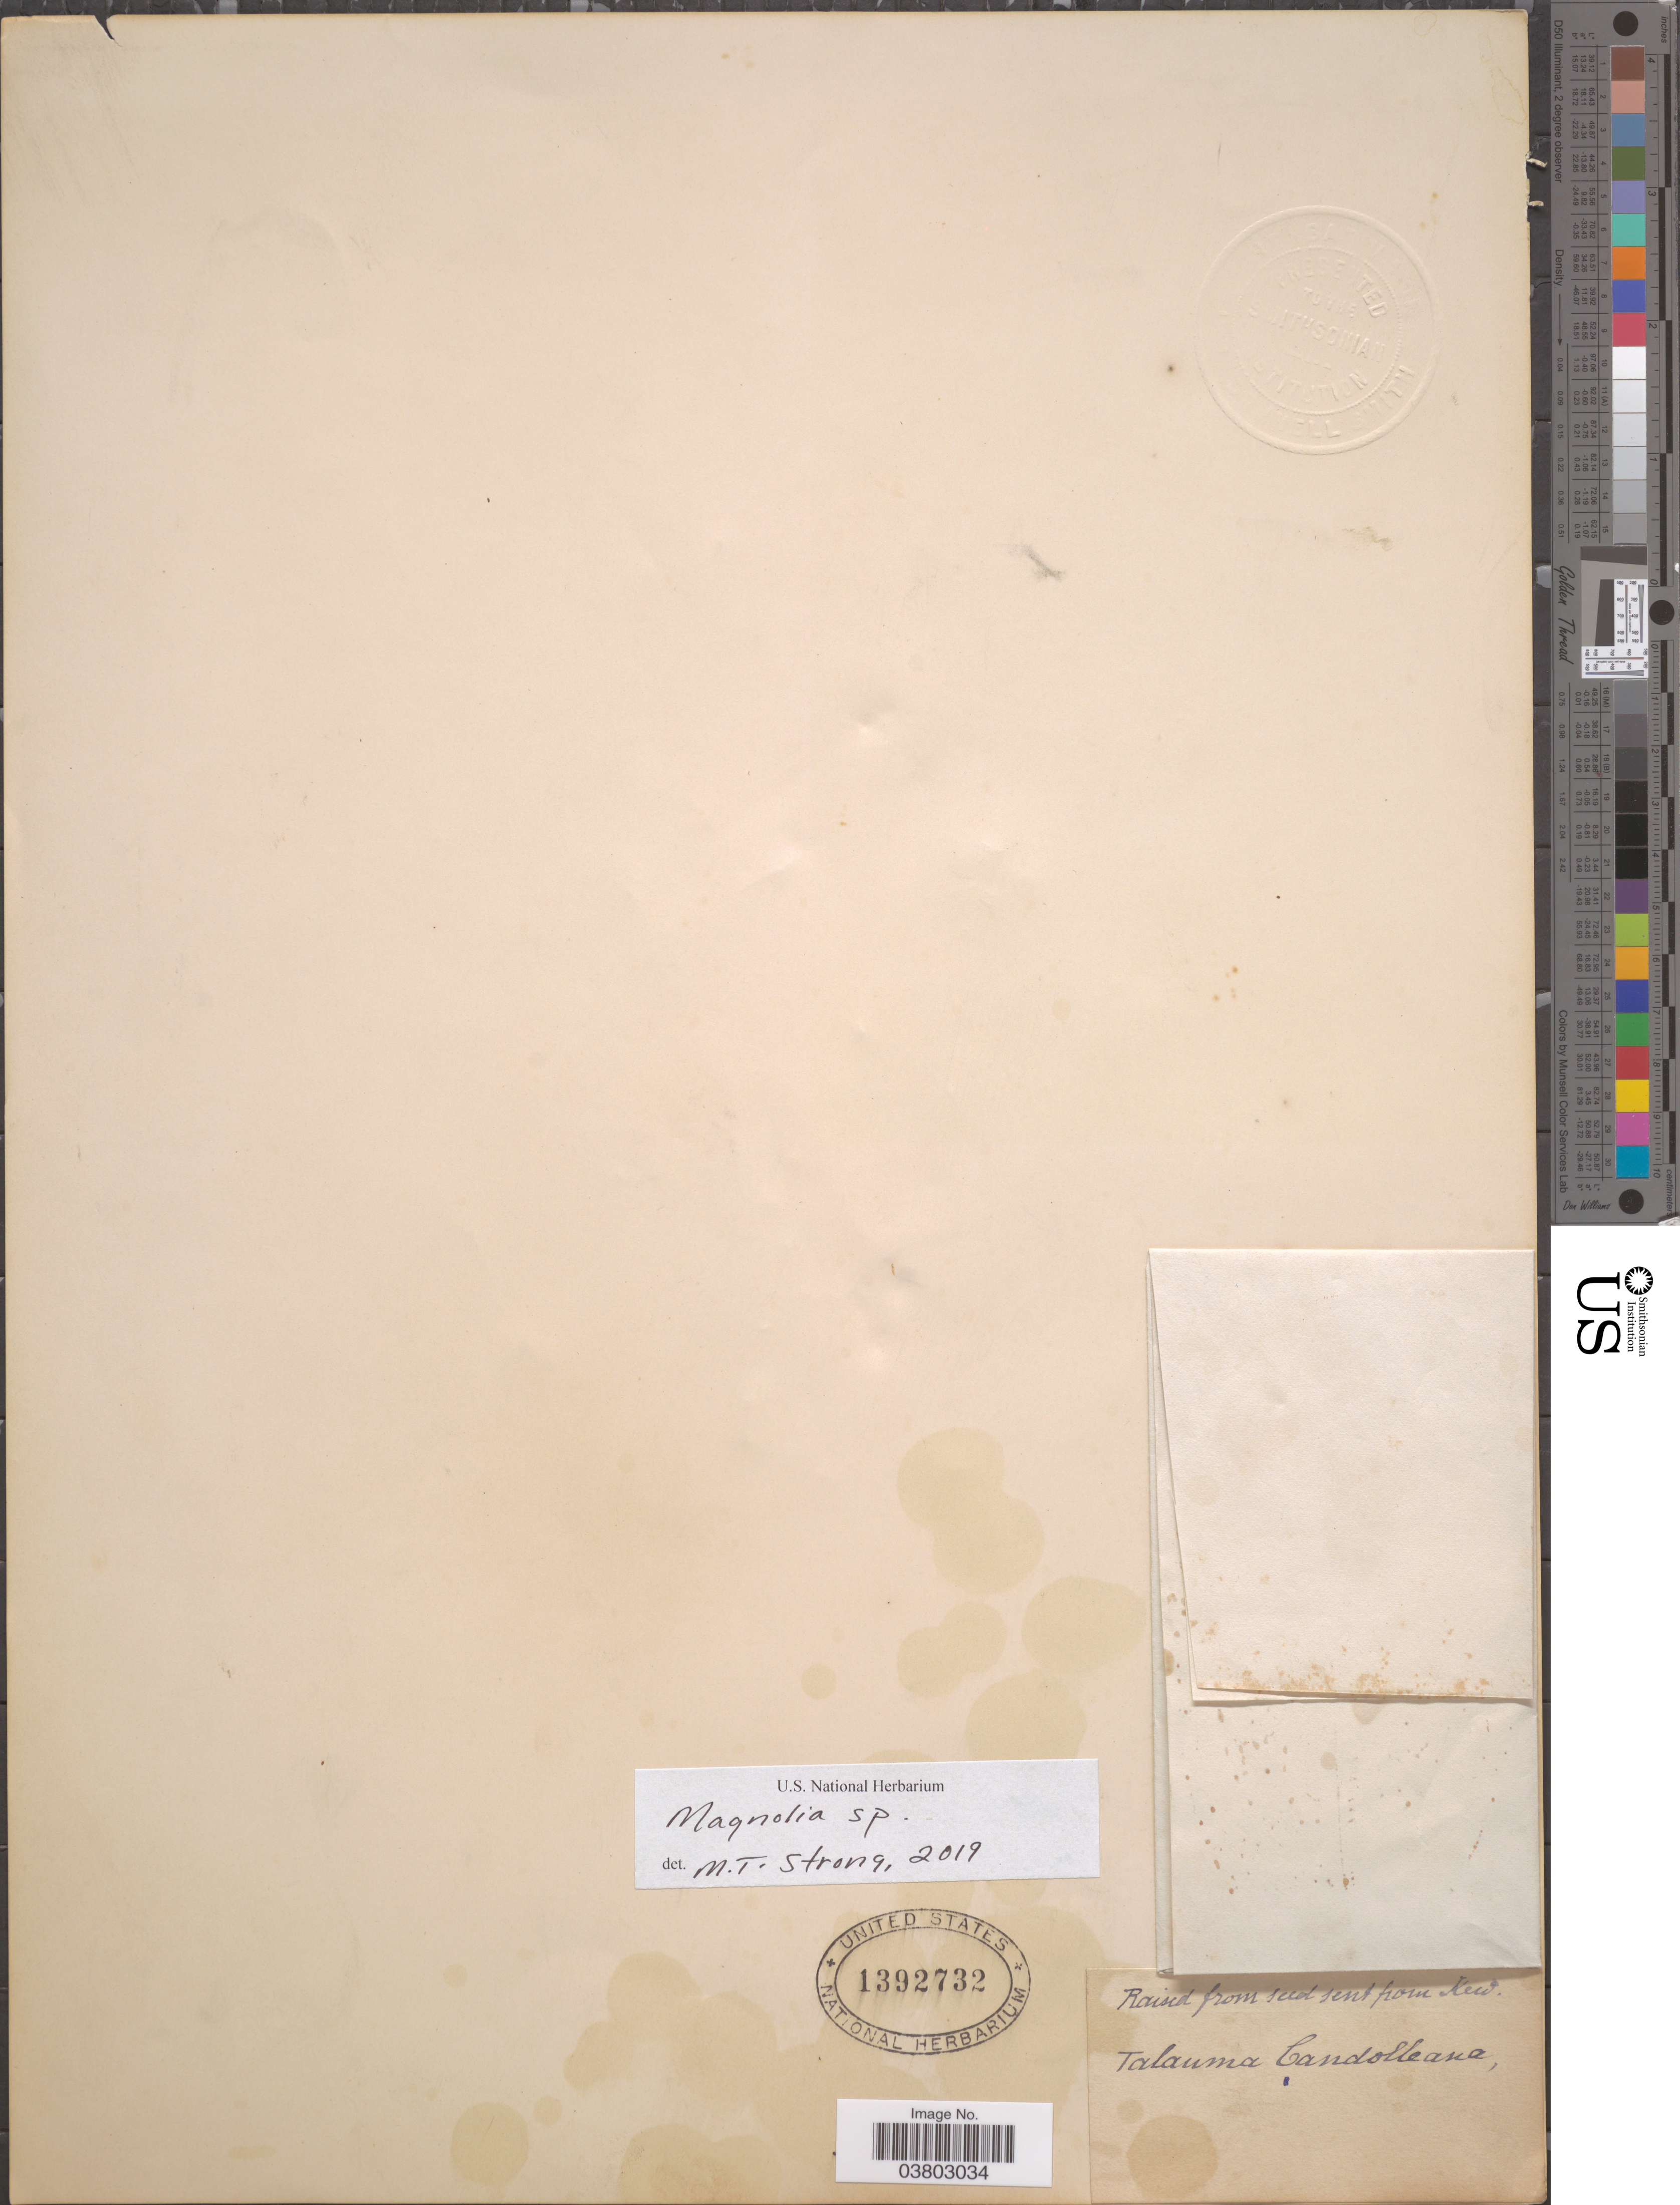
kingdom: Plantae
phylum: Tracheophyta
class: Magnoliopsida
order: Magnoliales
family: Magnoliaceae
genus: Magnolia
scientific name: Magnolia sp.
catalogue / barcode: US 1392732